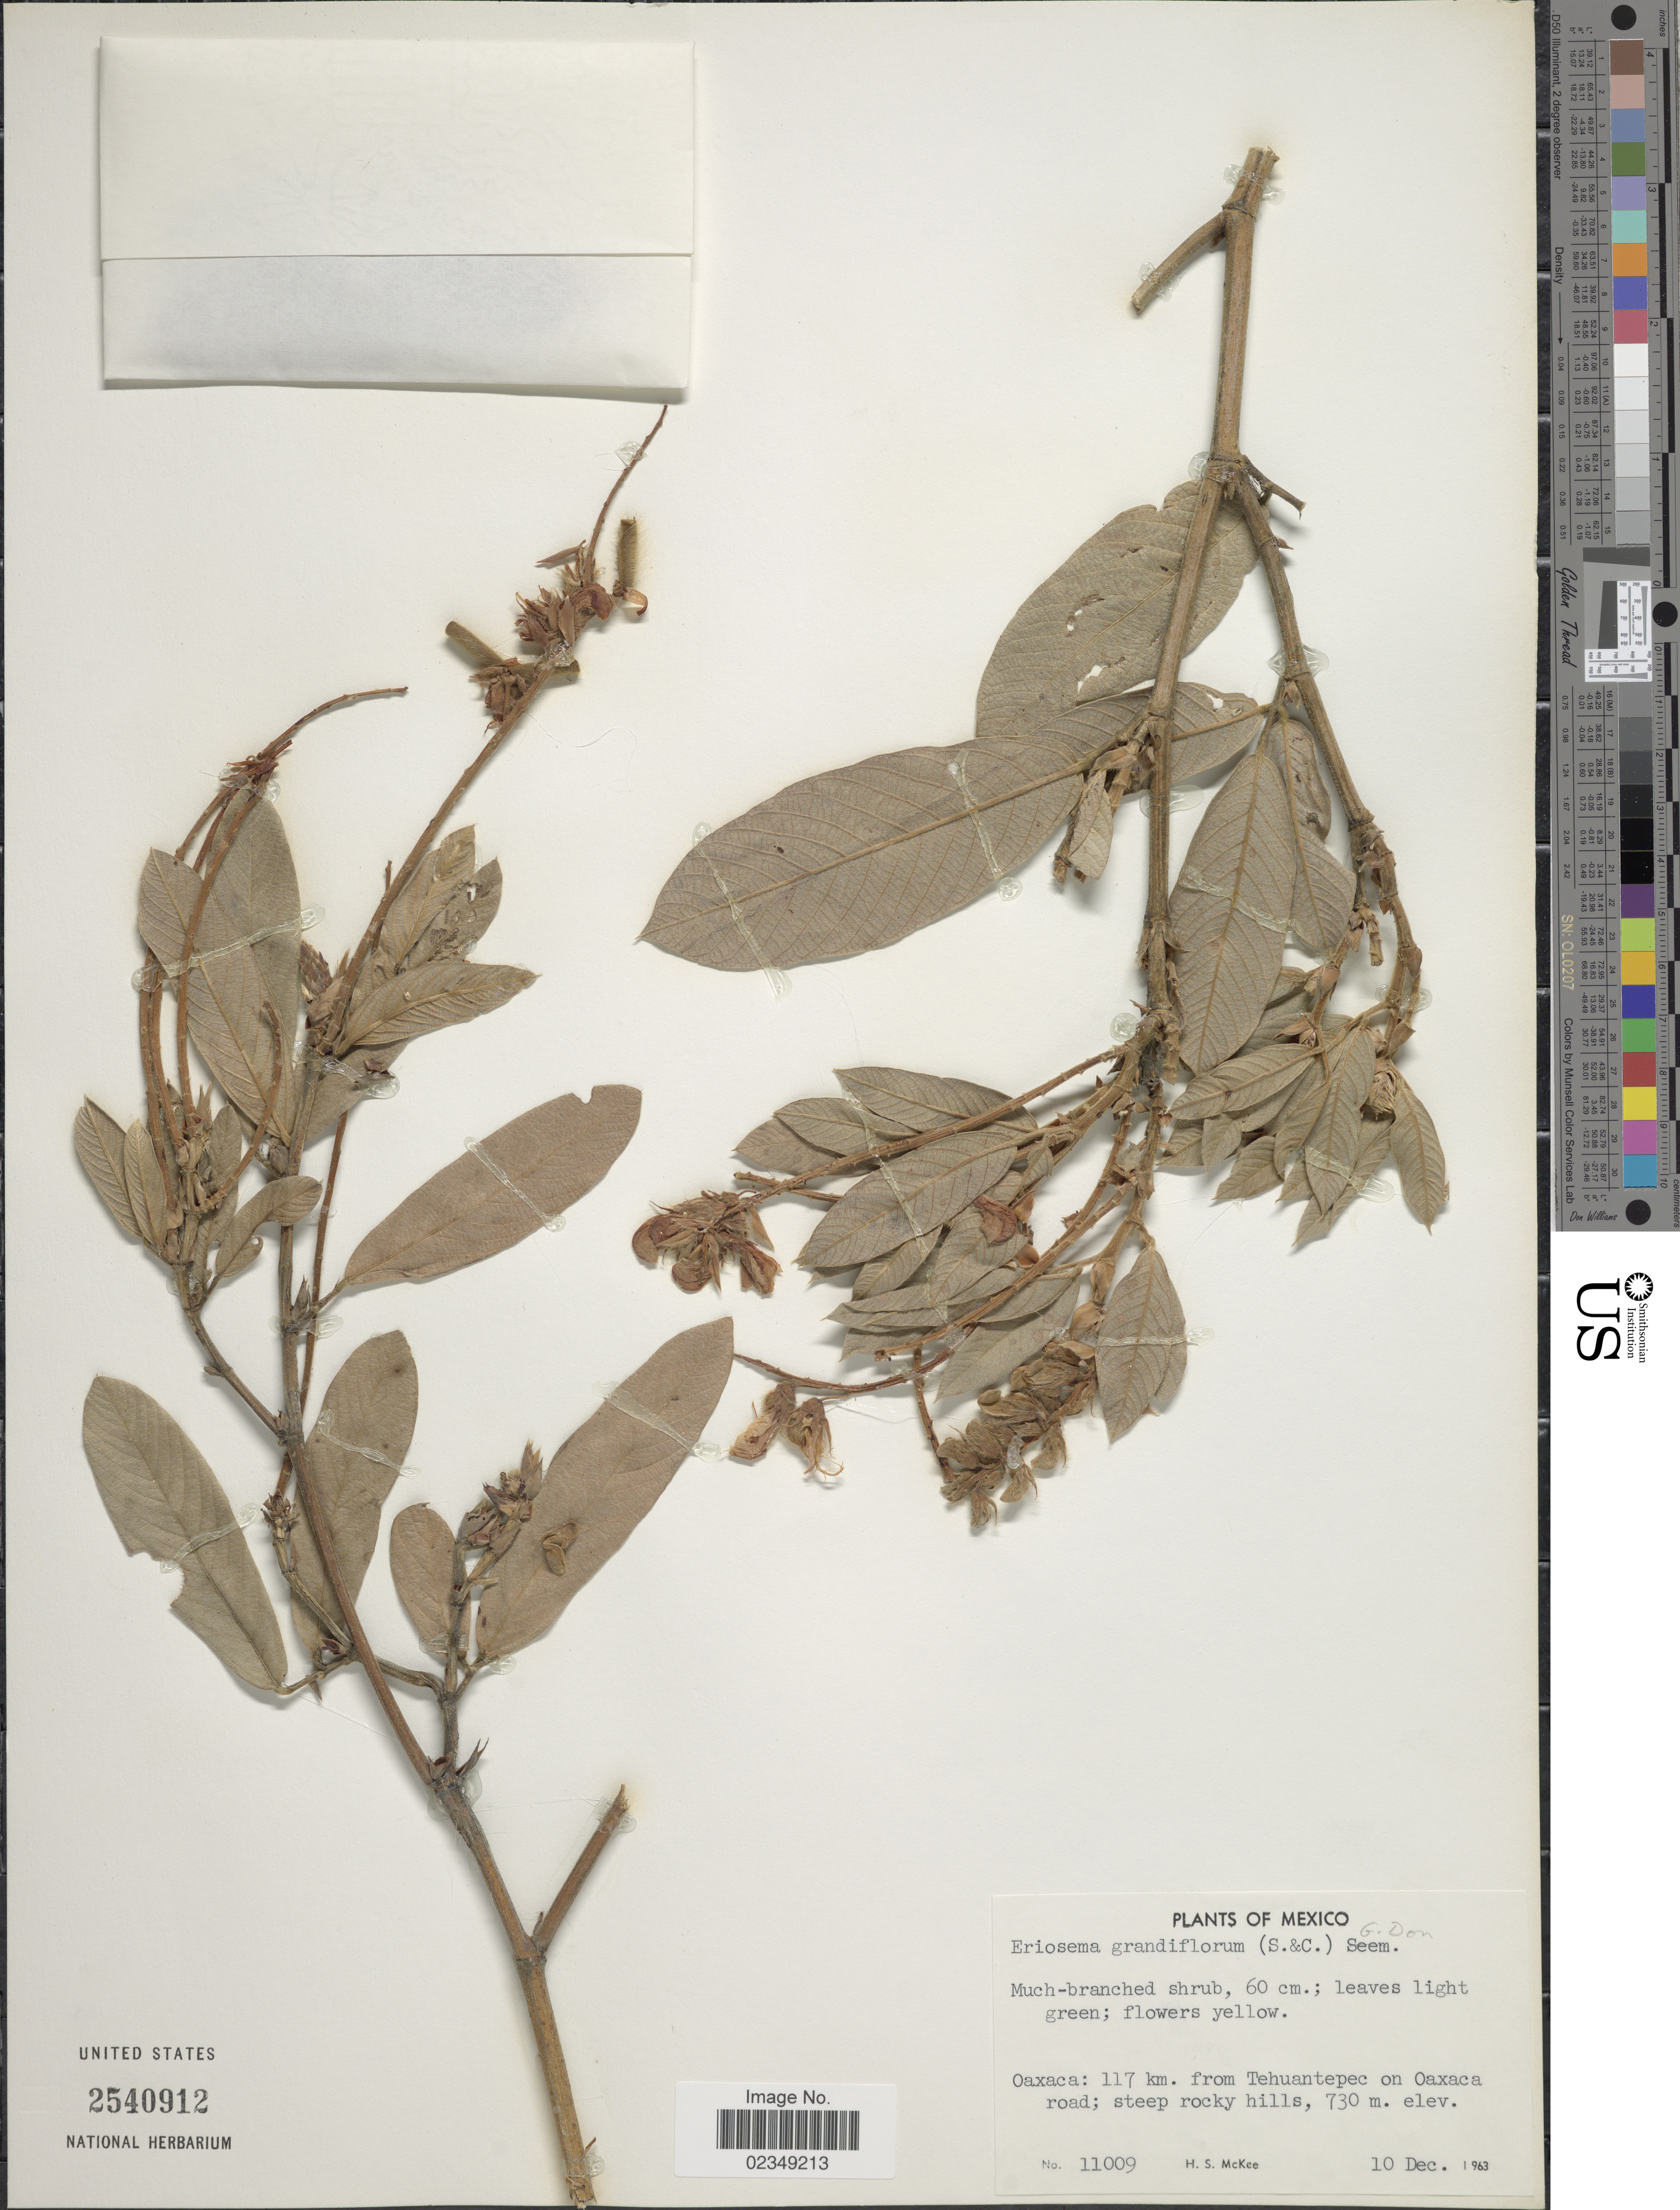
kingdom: Plantae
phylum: Tracheophyta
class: Magnoliopsida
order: Fabales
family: Fabaceae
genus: Eriosema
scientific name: Eriosema grandiflorum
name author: (Schltdl. & Cham.) G. Don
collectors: H. S. McKee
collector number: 11009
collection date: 1963-12-10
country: Mexico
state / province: Oaxaca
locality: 117 km. from Tehuantepec on Oaxaca road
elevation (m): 730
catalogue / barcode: US 2540912